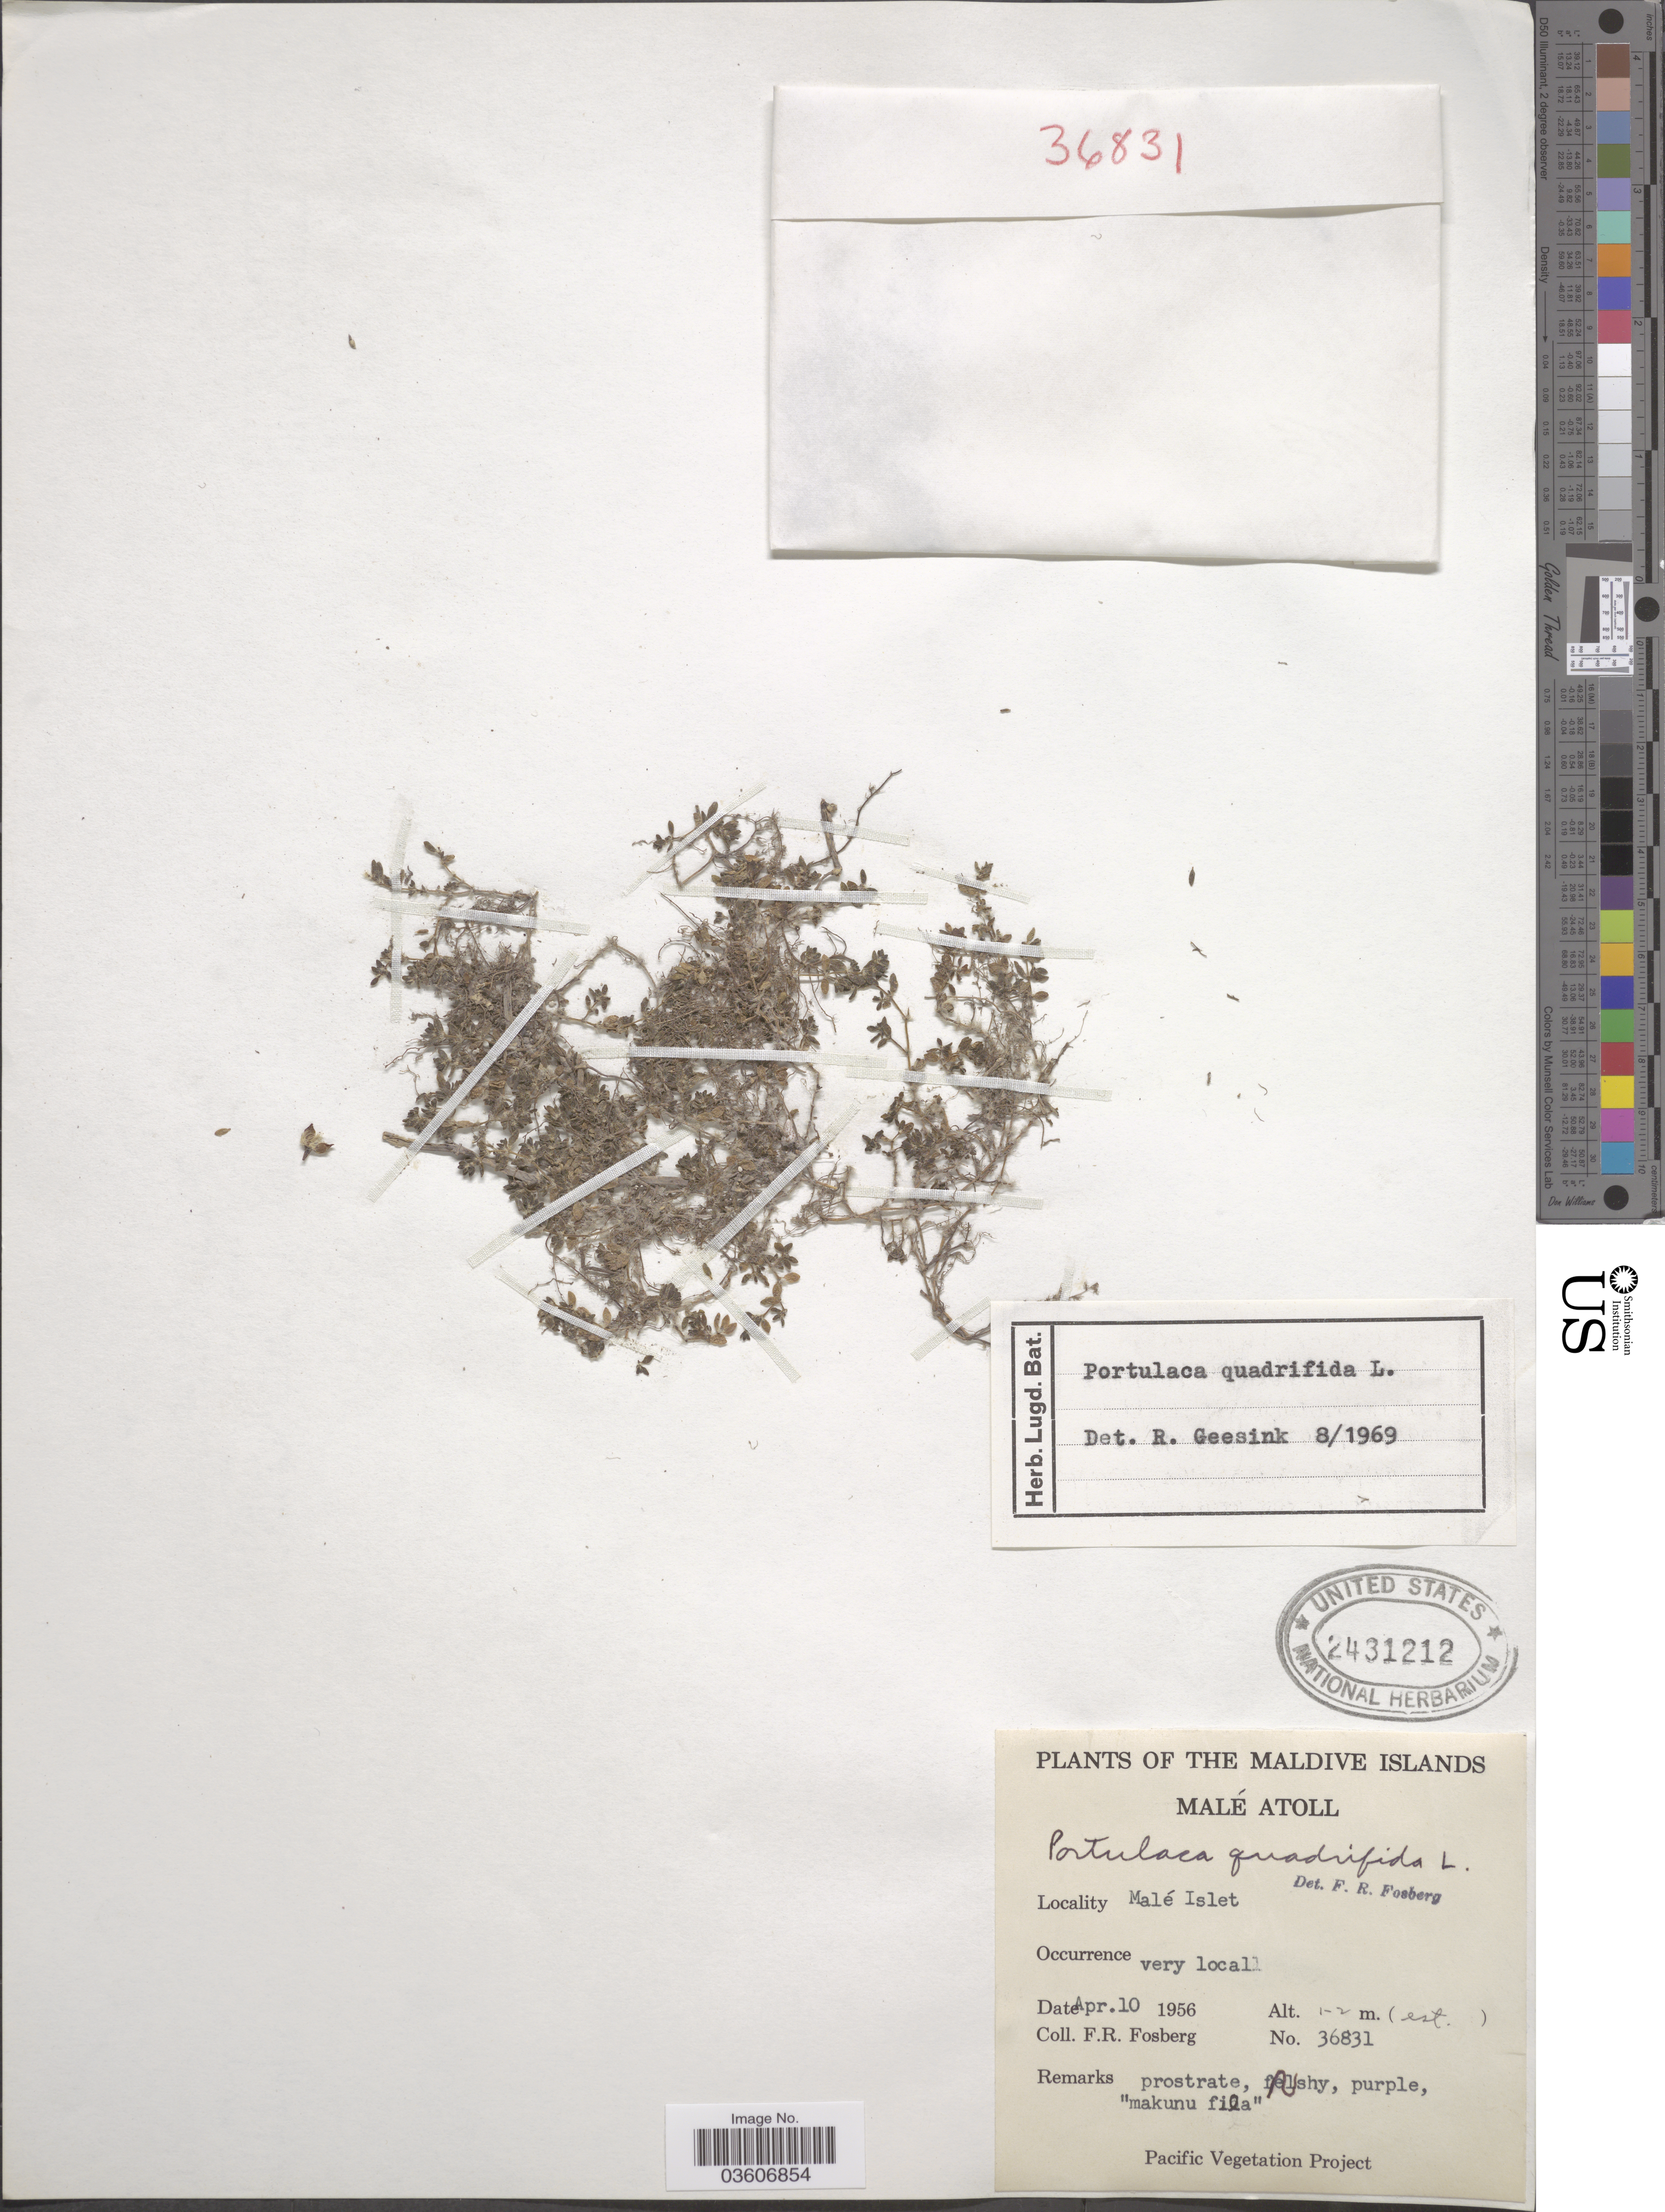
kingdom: Plantae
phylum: Tracheophyta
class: Magnoliopsida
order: Caryophyllales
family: Portulacaceae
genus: Portulaca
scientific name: Portulaca quadrifida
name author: L.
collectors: F. R. Fosberg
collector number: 36831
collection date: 1956-04-10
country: Maldive Islands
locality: Malé Atoll. Malé Islet.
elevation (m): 1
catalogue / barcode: US 2431212